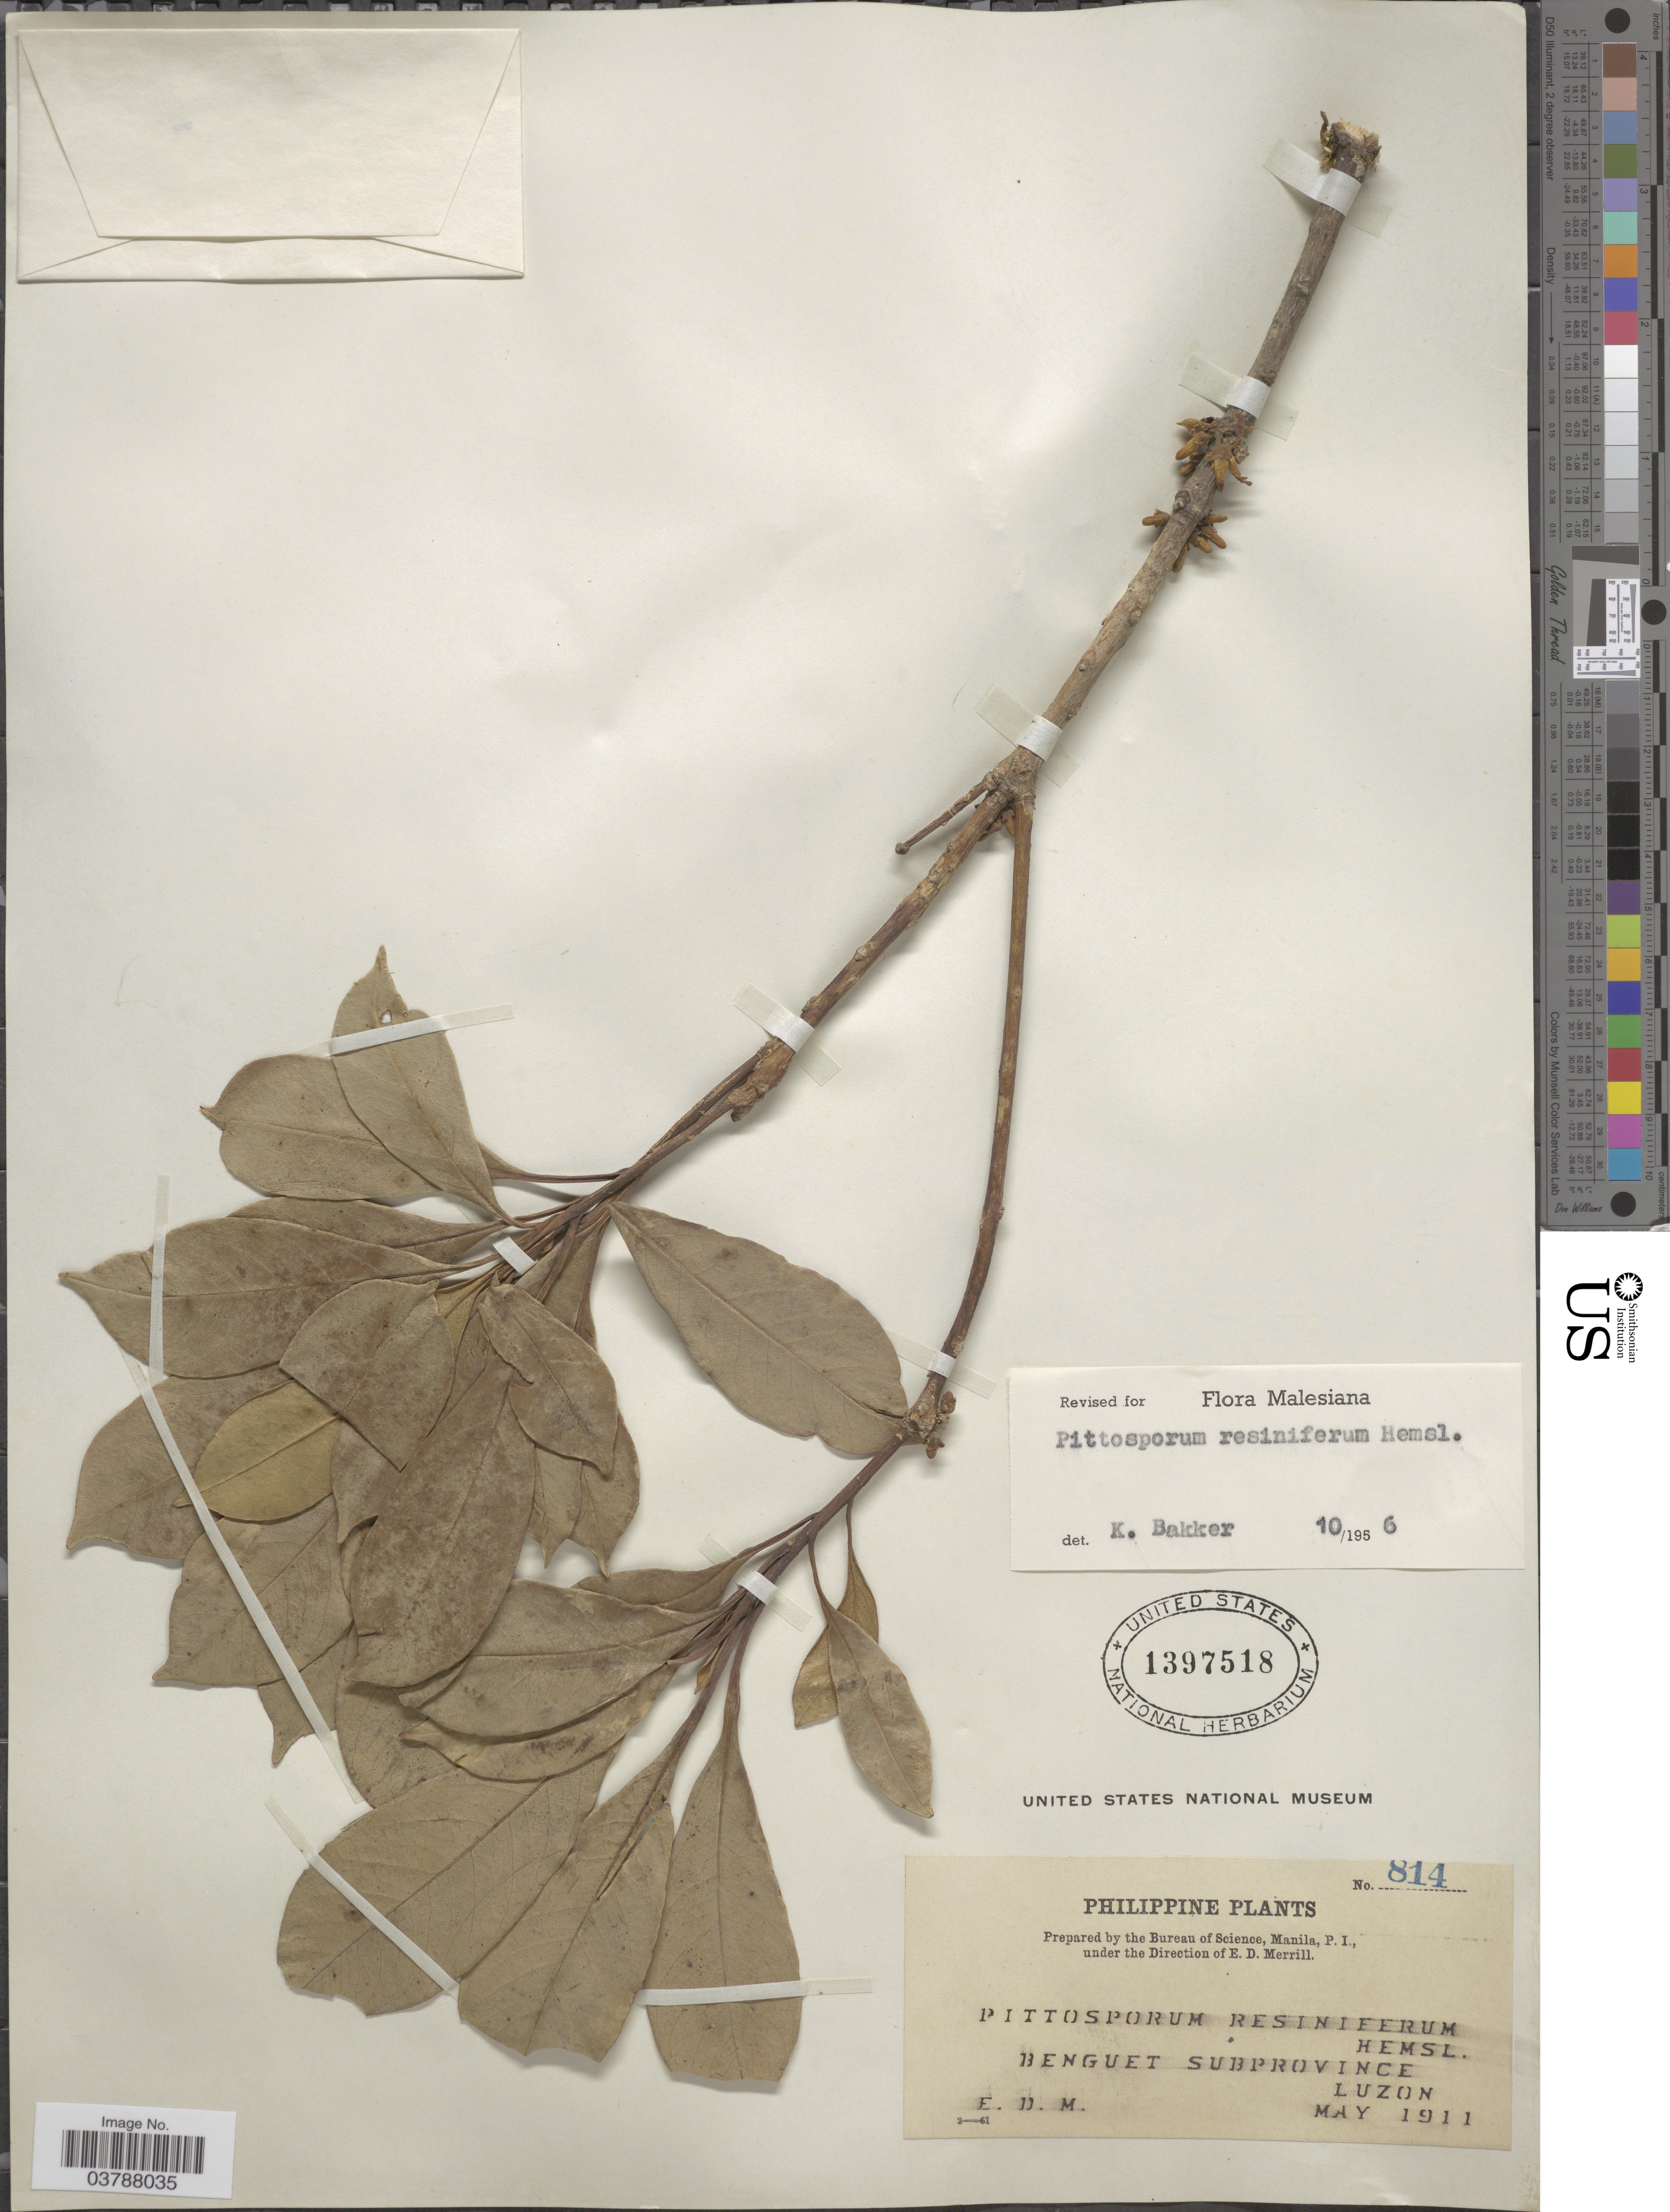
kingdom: Plantae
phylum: Tracheophyta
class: Magnoliopsida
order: Apiales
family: Pittosporaceae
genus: Pittosporum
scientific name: Pittosporum resiniferum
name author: Hemsl.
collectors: E. D. Merrill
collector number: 814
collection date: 1911-05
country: Philippines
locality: Benguet Subprovince, Luzon.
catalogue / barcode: US 1397518